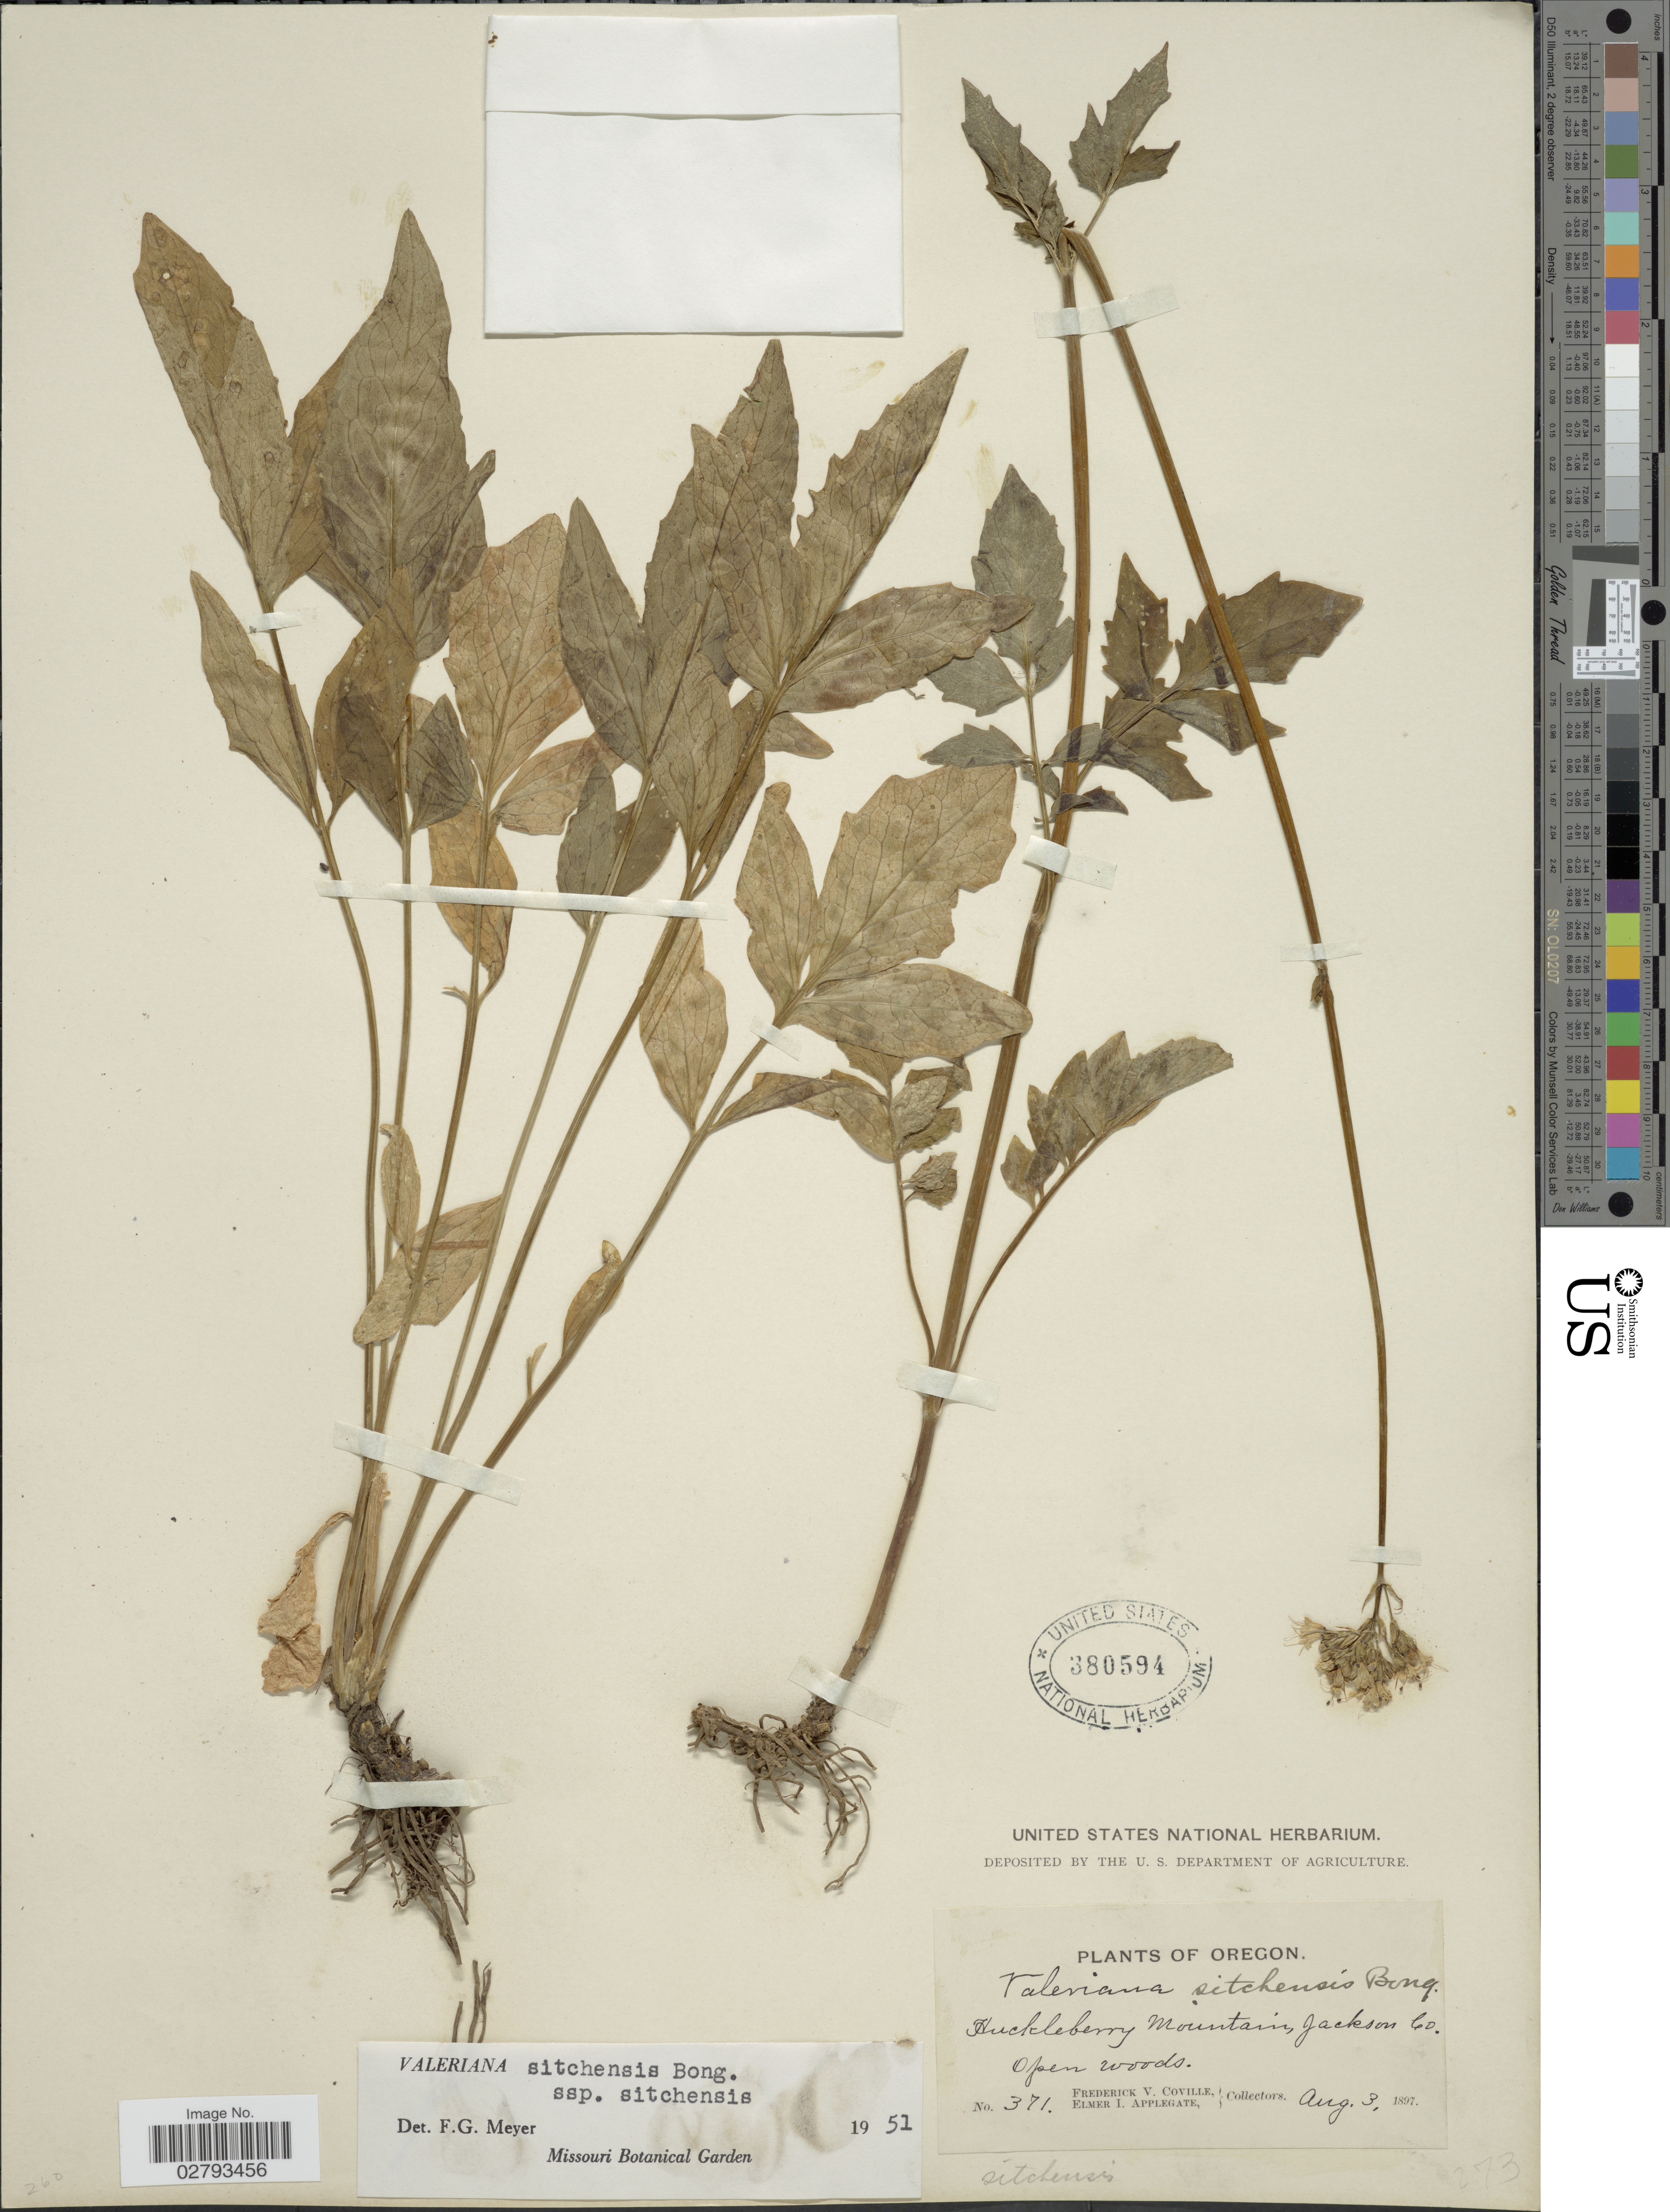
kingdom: Plantae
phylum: Tracheophyta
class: Magnoliopsida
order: Dipsacales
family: Caprifoliaceae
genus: Valeriana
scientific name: Valeriana sitchensis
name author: Bong.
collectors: F. V. Coville & E. I. Applegate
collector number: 371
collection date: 1897-08-03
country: United States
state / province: Oregon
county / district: Jackson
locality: Huckleberry Mountains, Jackson Co.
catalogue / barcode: US 380594